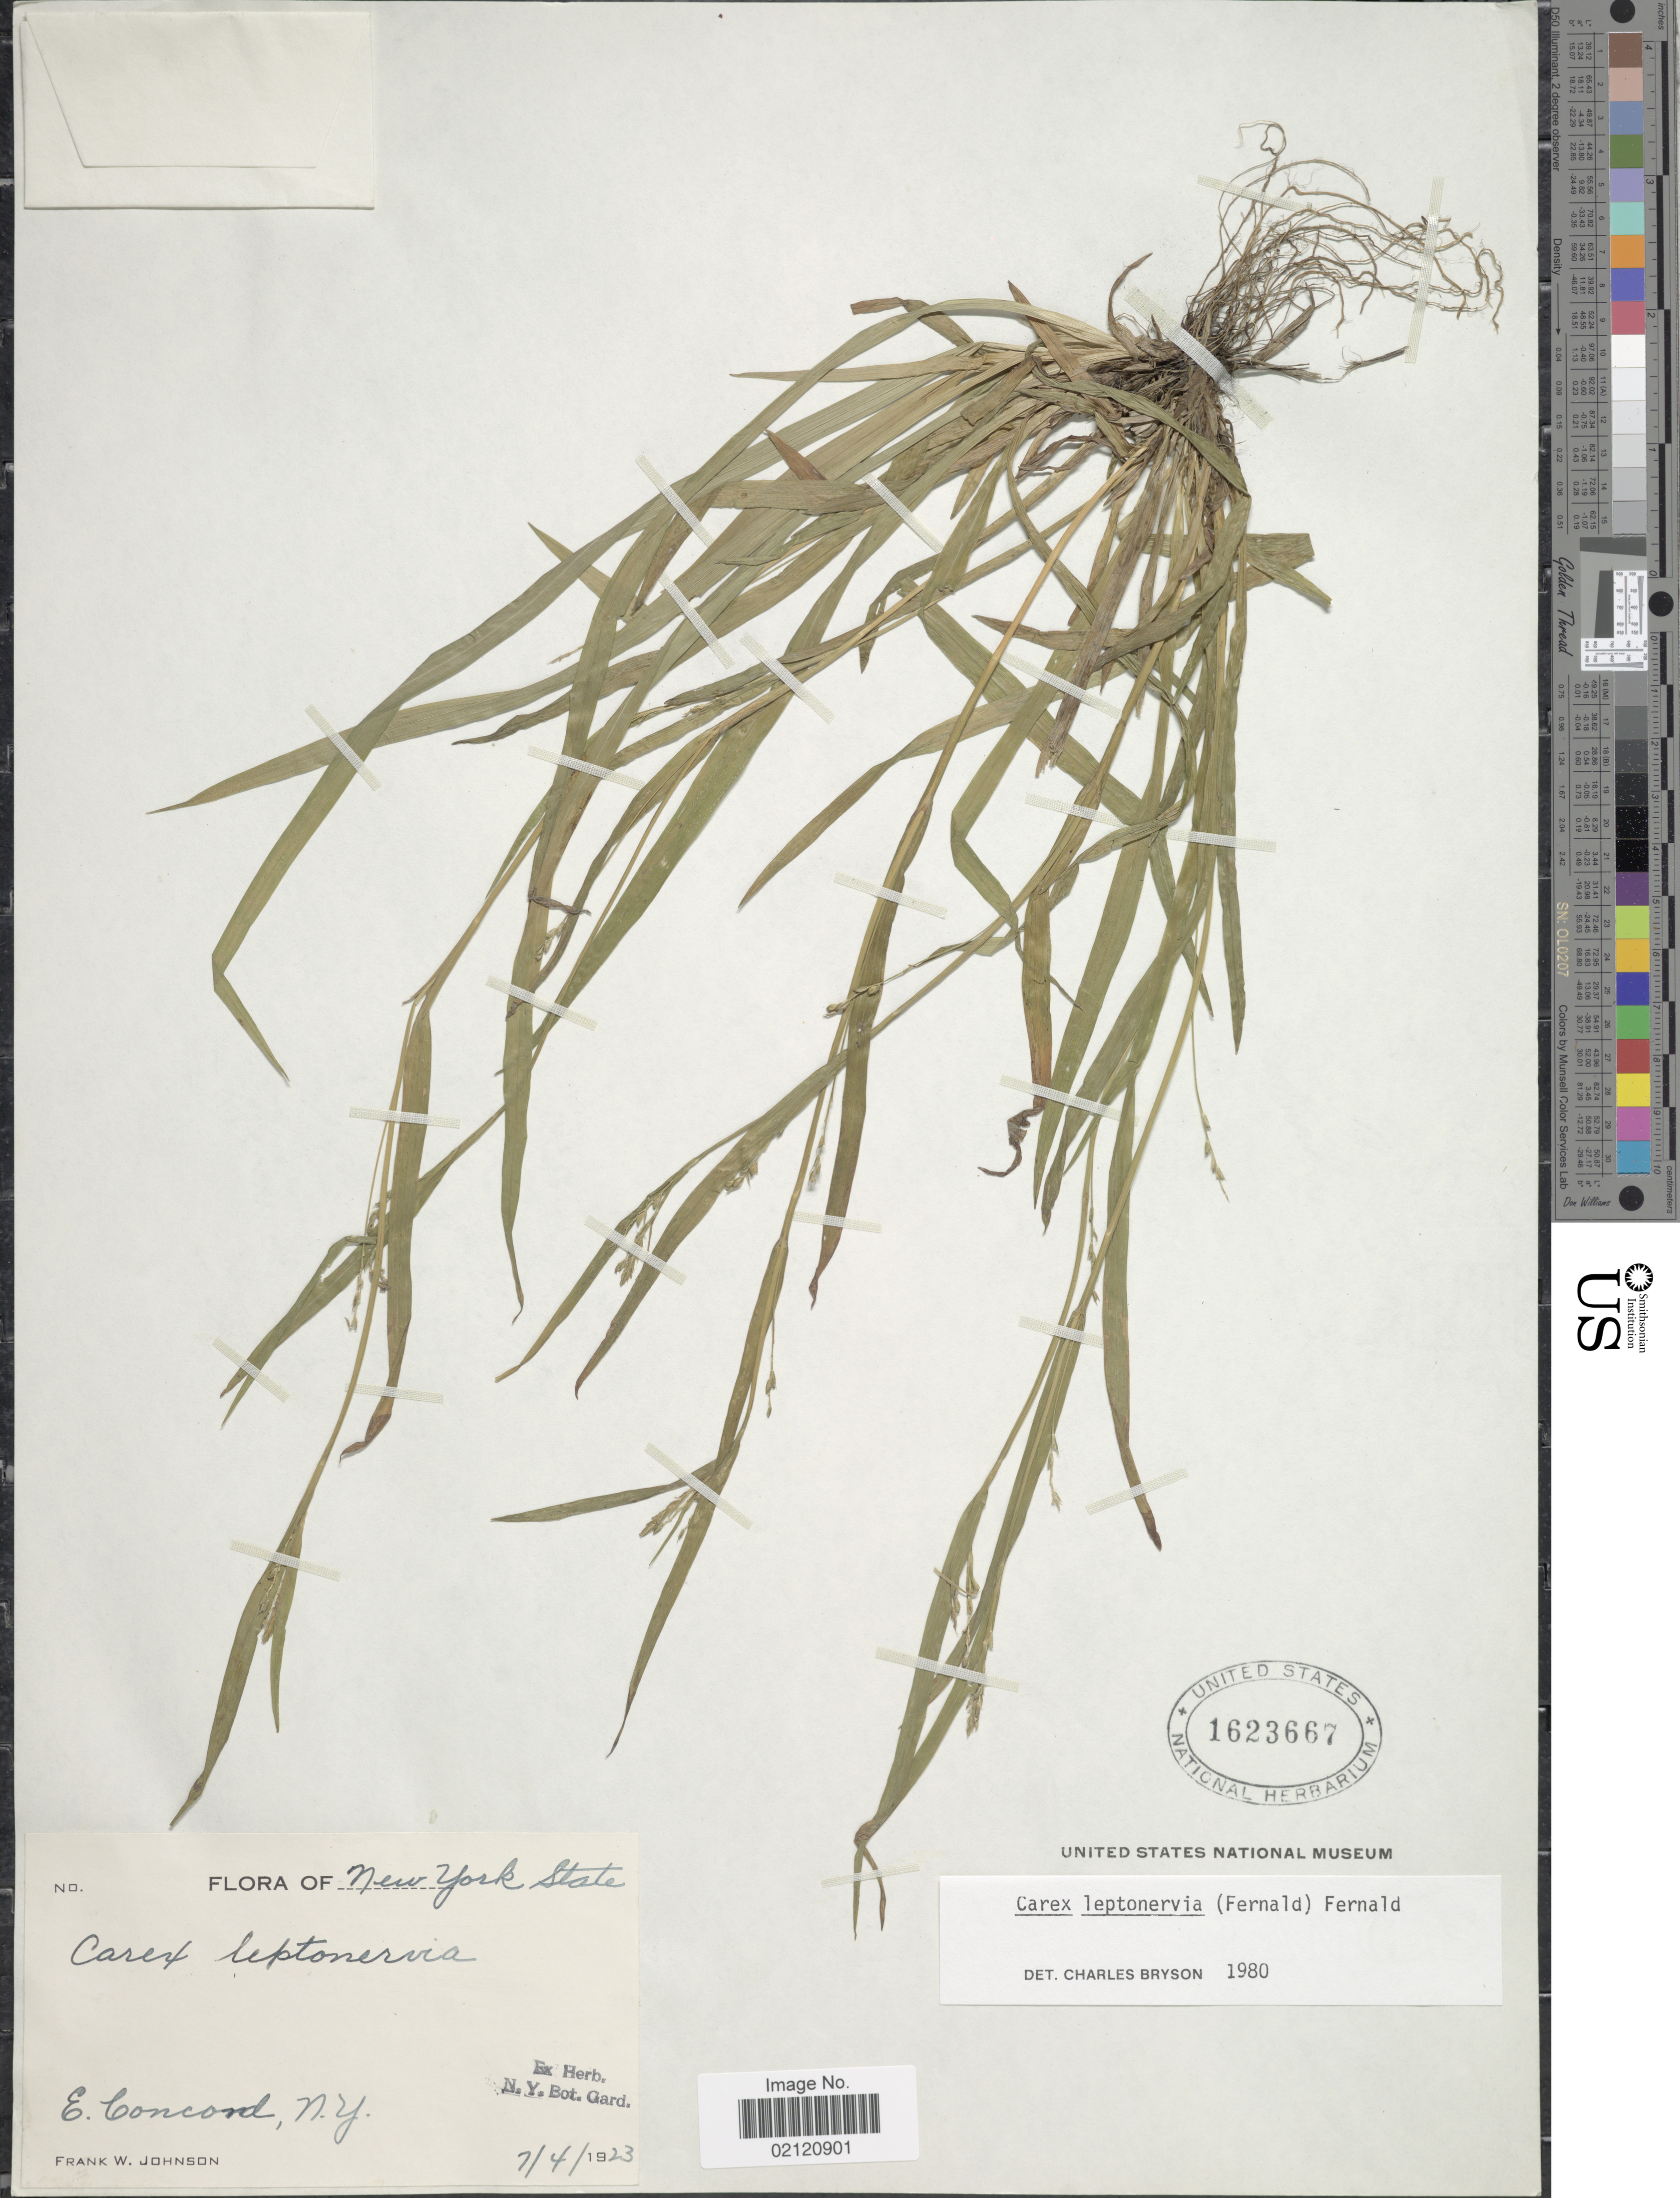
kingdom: Plantae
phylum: Tracheophyta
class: Liliopsida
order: Poales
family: Cyperaceae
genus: Carex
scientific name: Carex leptonervia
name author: (Fernald) Fernald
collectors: F. W. Johnson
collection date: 1923-07-04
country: United States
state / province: New York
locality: E. Concord. NY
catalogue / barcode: US 1623667